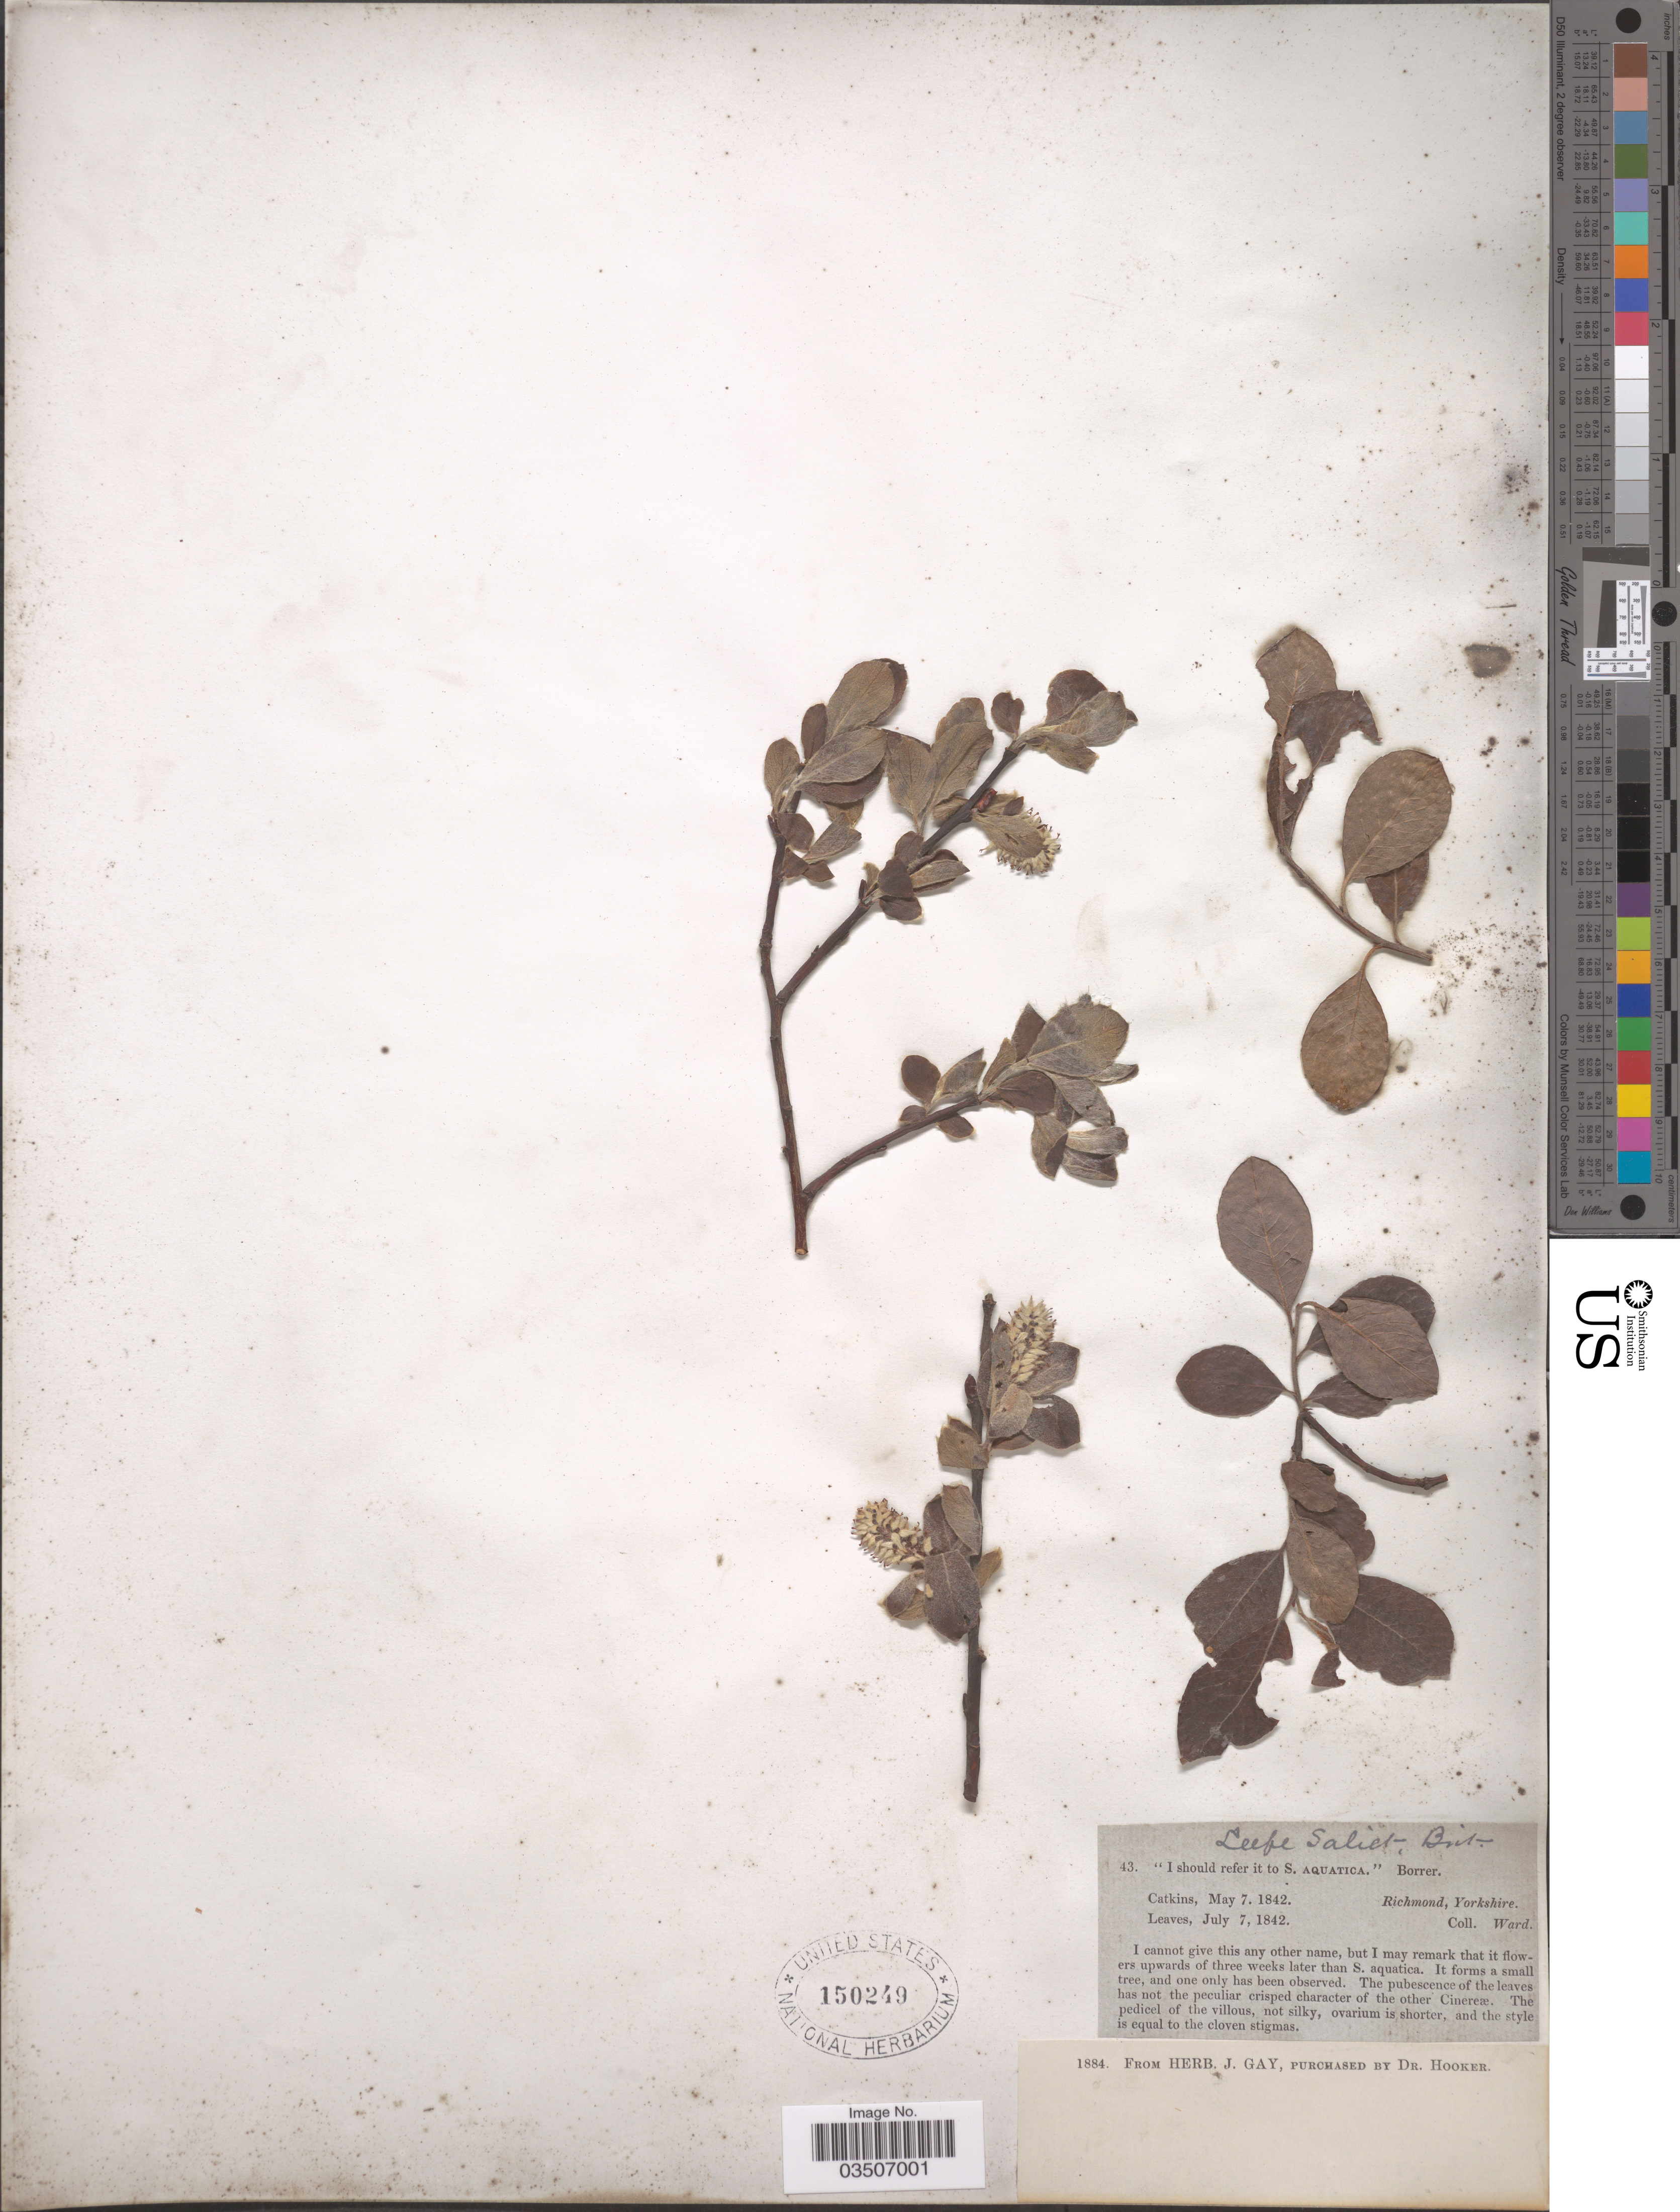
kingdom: Plantae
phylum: Tracheophyta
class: Magnoliopsida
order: Malpighiales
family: Salicaceae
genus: Salix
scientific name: Salix aquatica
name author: Sm.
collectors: -- Ward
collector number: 43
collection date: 1842-05-07/1842-07-07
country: United Kingdom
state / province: England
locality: Richmond, Yorkshire.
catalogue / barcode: US 150249